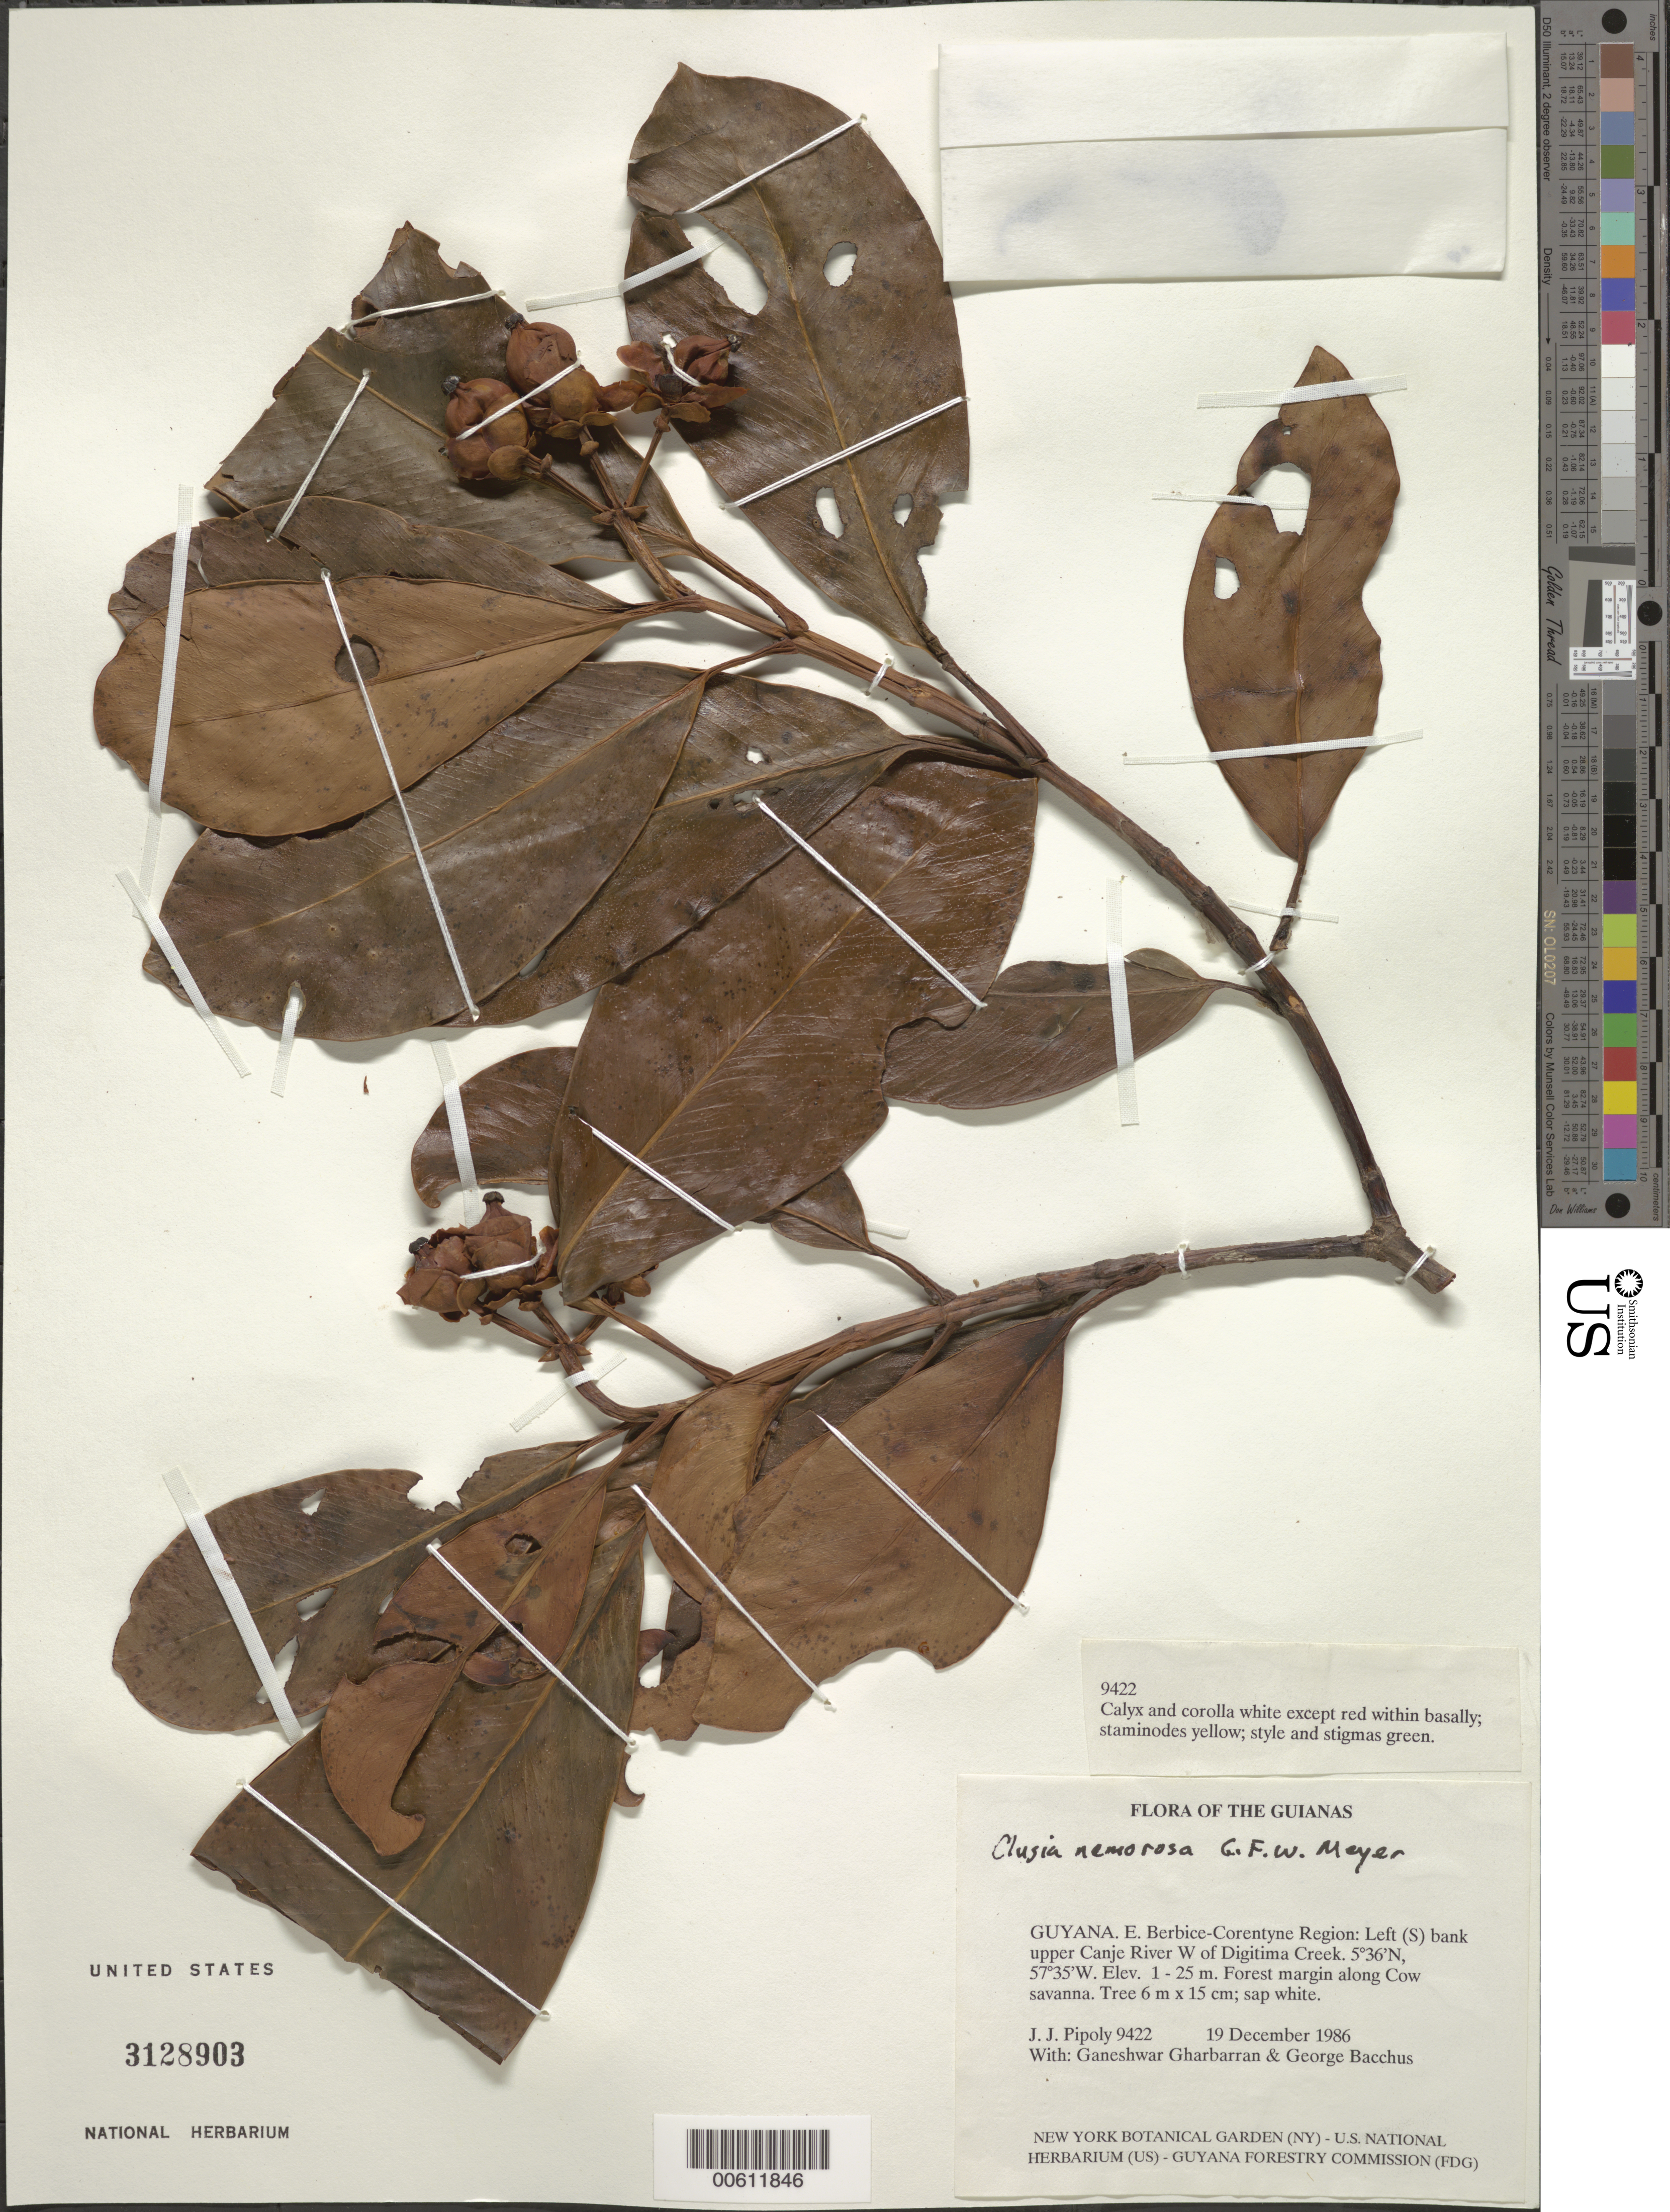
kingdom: Plantae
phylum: Tracheophyta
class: Magnoliopsida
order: Malpighiales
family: Clusiaceae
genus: Clusia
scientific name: Clusia nemorosa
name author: G. Mey.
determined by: Pipoly, J. J., III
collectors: J. J. Pipoly, G. Gharbarran & G. Bacchus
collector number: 9422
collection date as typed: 19 December 1986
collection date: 1986-12-19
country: Guyana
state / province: E. Berbice-Corentyne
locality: Left (S) bank upper Canje River W of Digitima Creek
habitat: Forest margin along Cow savanna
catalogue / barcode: US 3128903